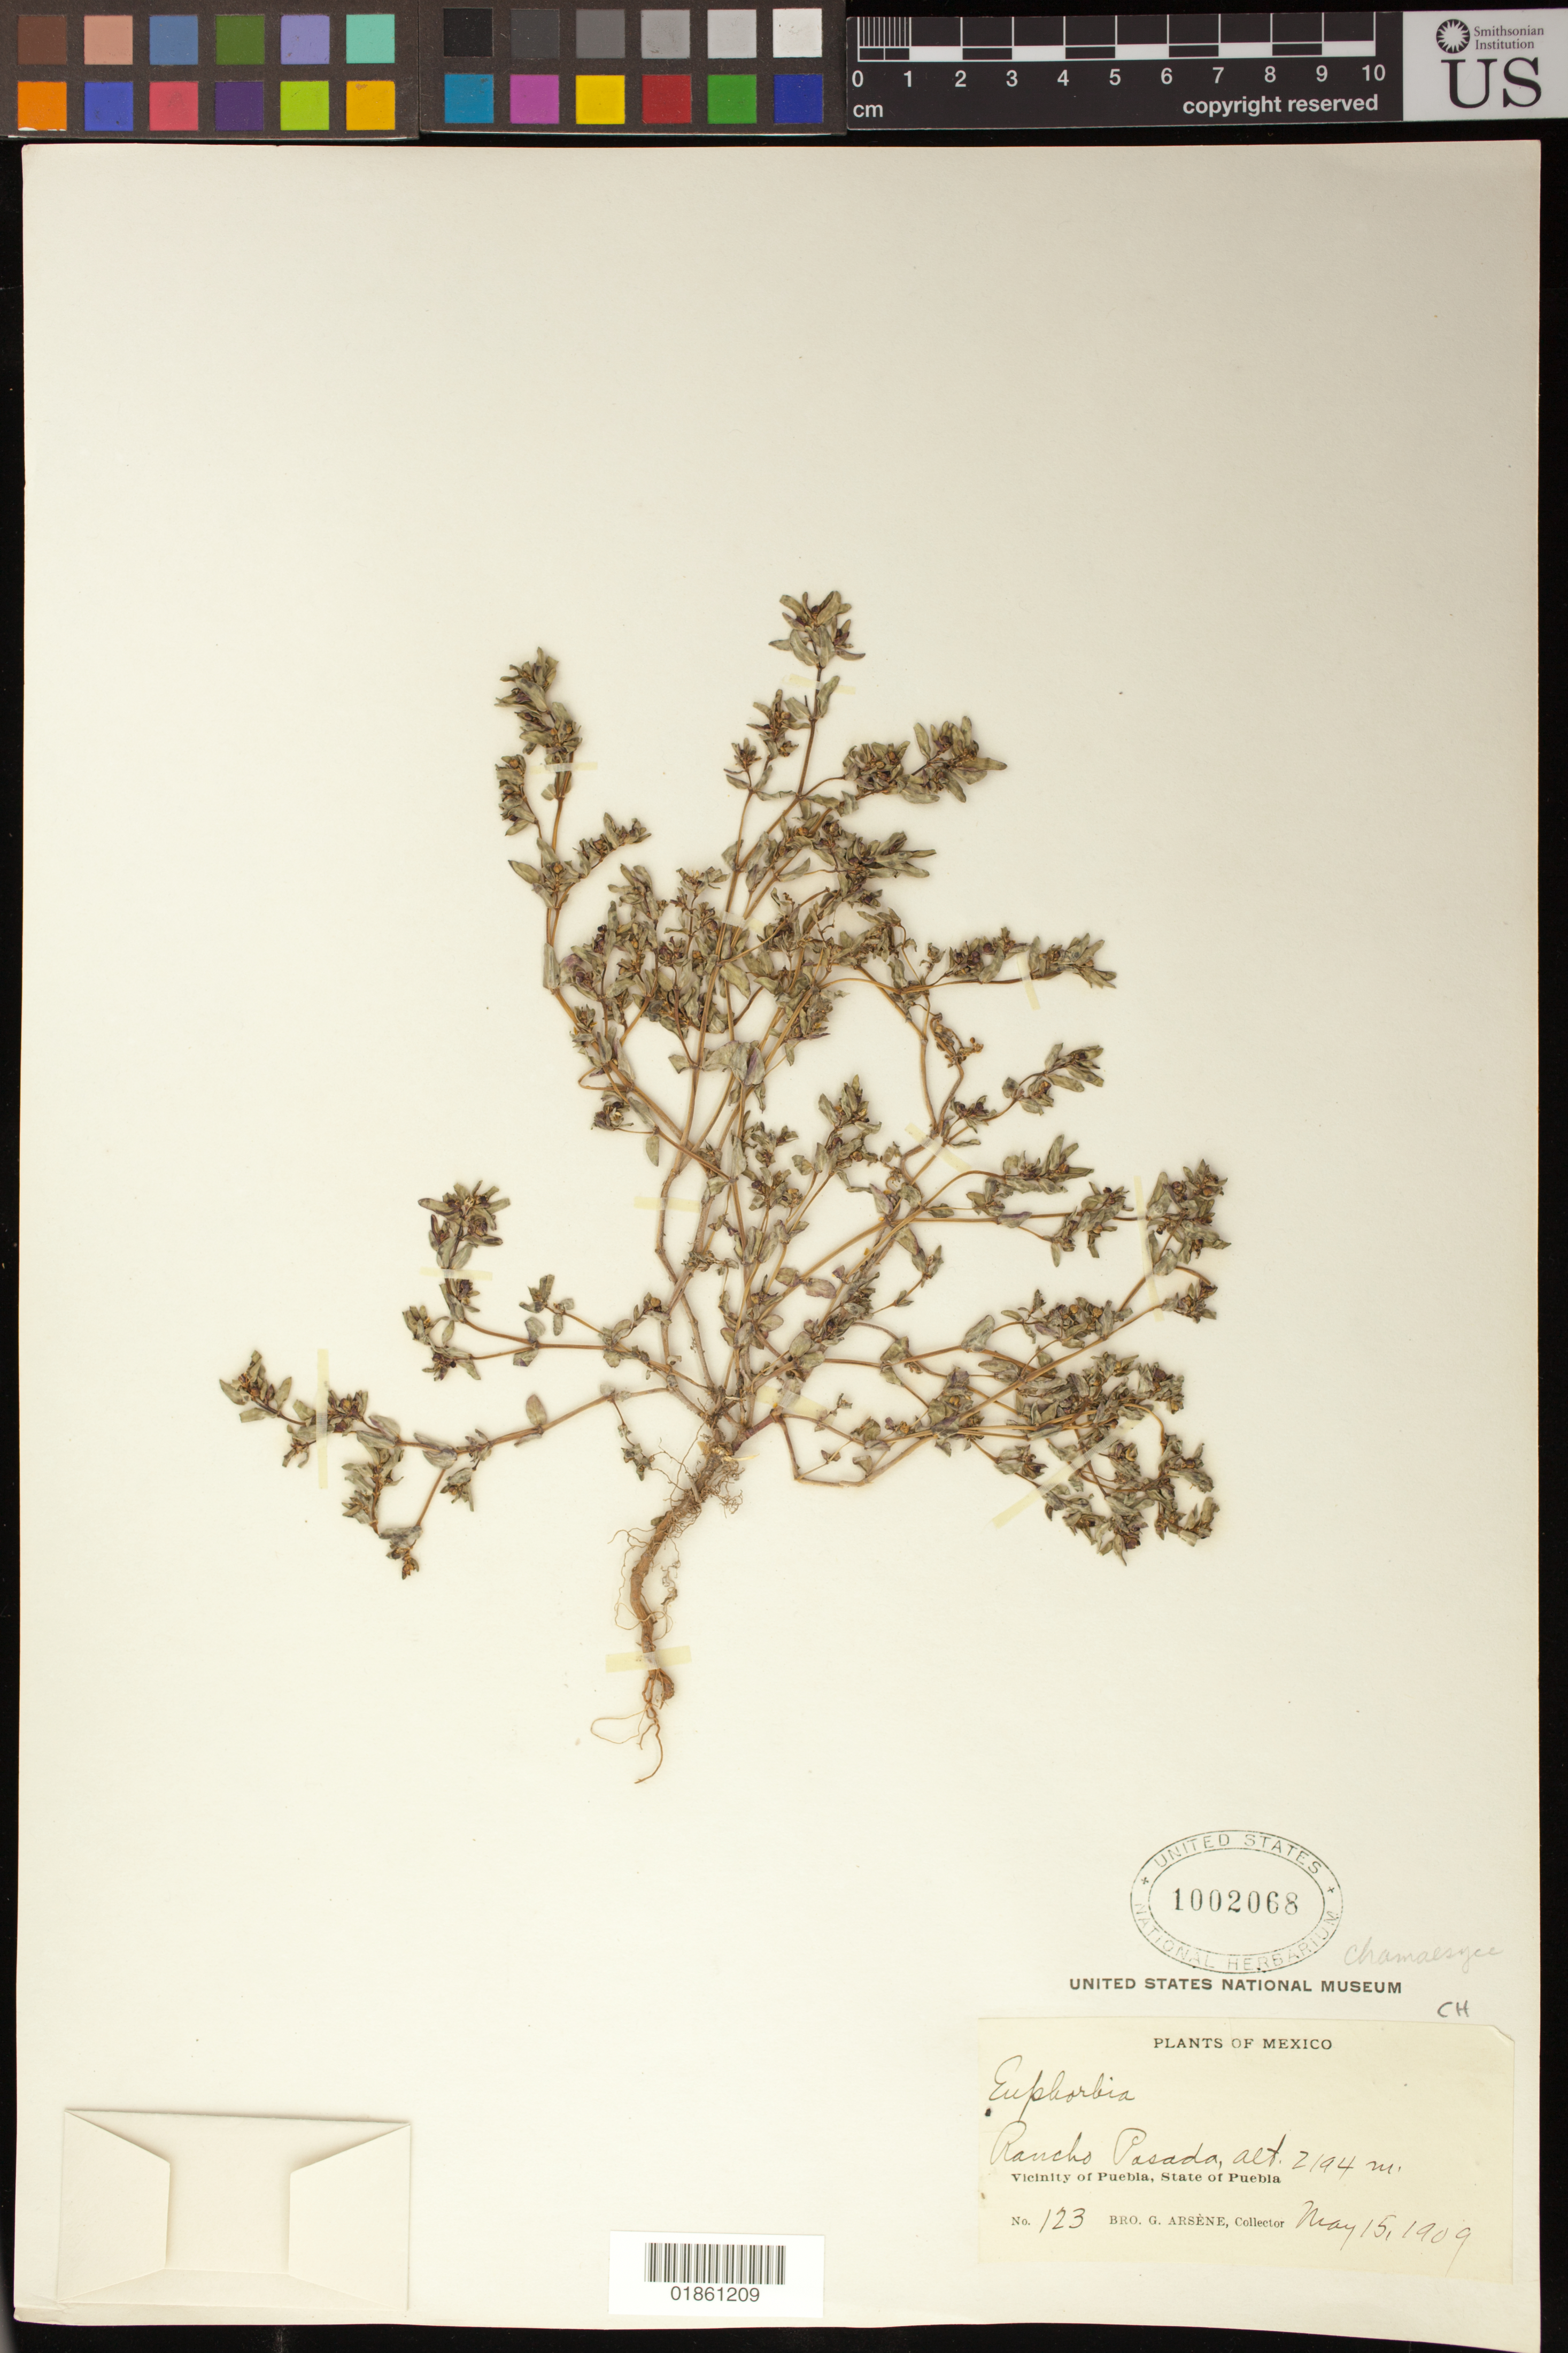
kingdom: Plantae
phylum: Tracheophyta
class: Magnoliopsida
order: Malpighiales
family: Euphorbiaceae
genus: Euphorbia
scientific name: Euphorbia sp.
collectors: Bro. G. Arsène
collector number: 123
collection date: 1909-05-15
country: Mexico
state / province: Puebla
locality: Rancho Pasada.; Vicinity of Puebla.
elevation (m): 2194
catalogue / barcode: US 1002068